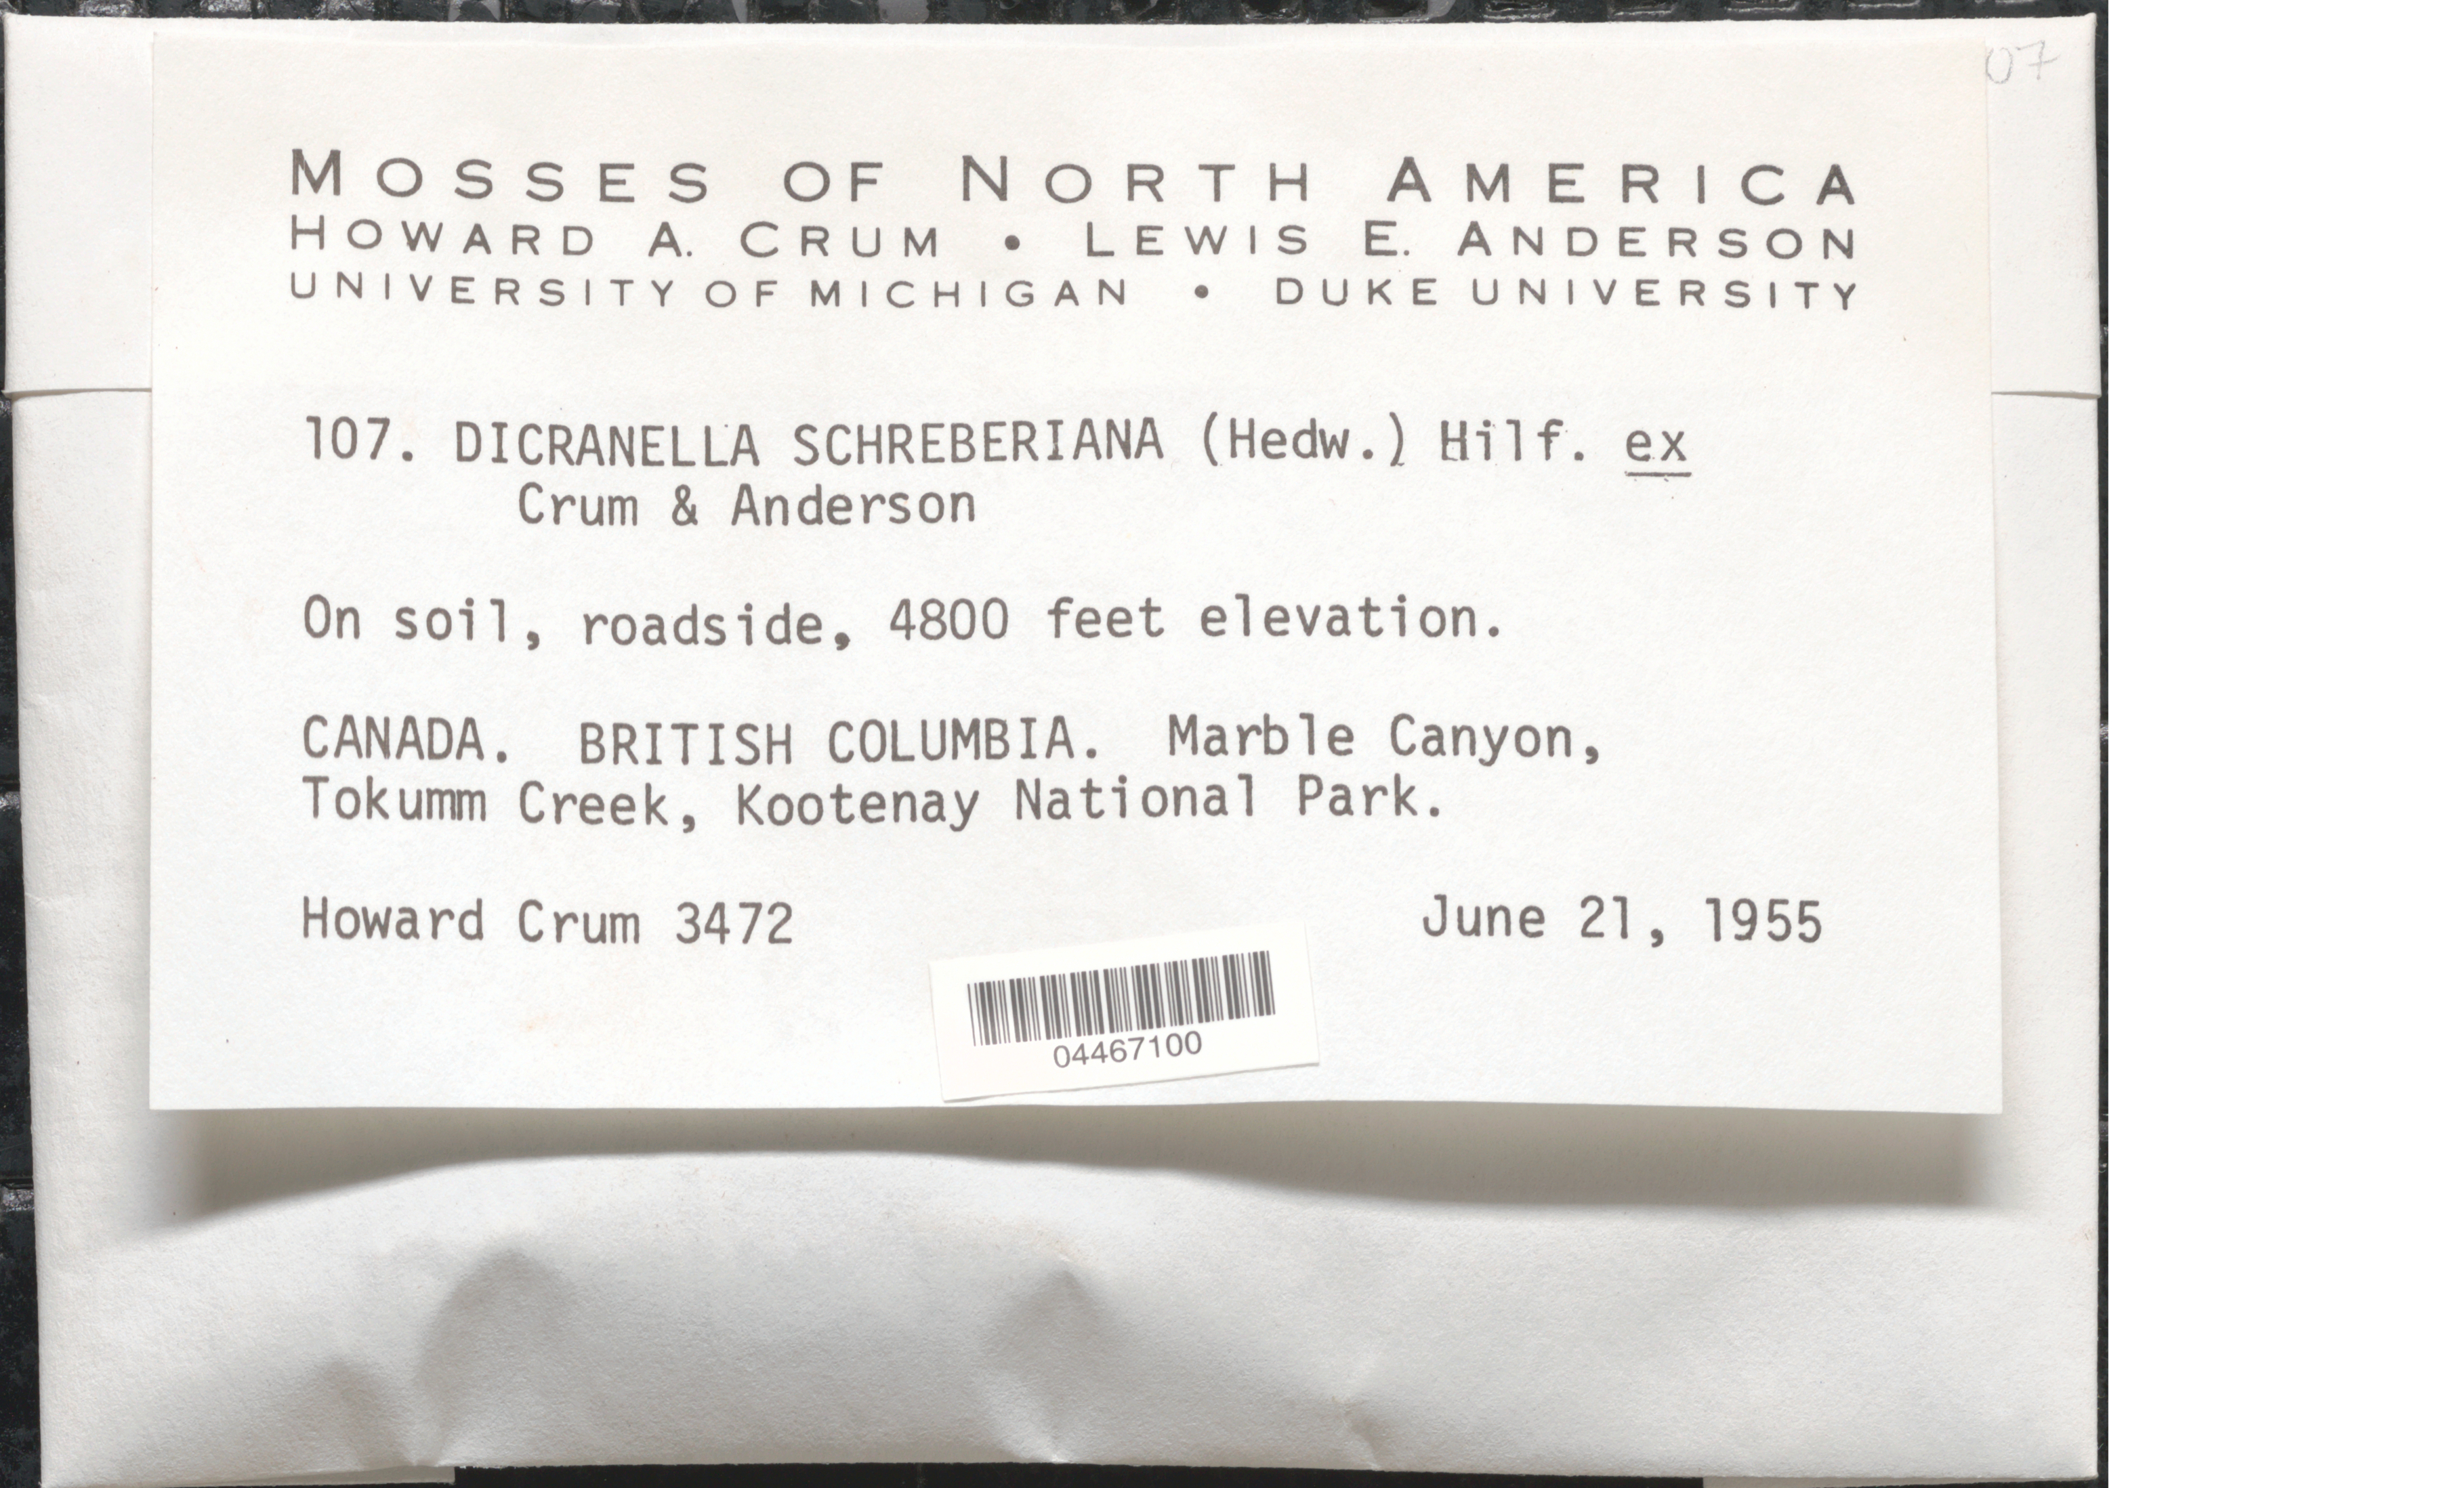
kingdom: Plantae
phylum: Bryophyta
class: Bryopsida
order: Dicranales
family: Dicranellaceae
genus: Dicranella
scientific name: Dicranella schreberi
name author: Schimp.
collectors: H. A. Crum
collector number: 3472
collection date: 1955-06-21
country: Canada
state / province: British Columbia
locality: Marble Canyon, Tokumm Creek, Kootenay National Park.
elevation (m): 1463